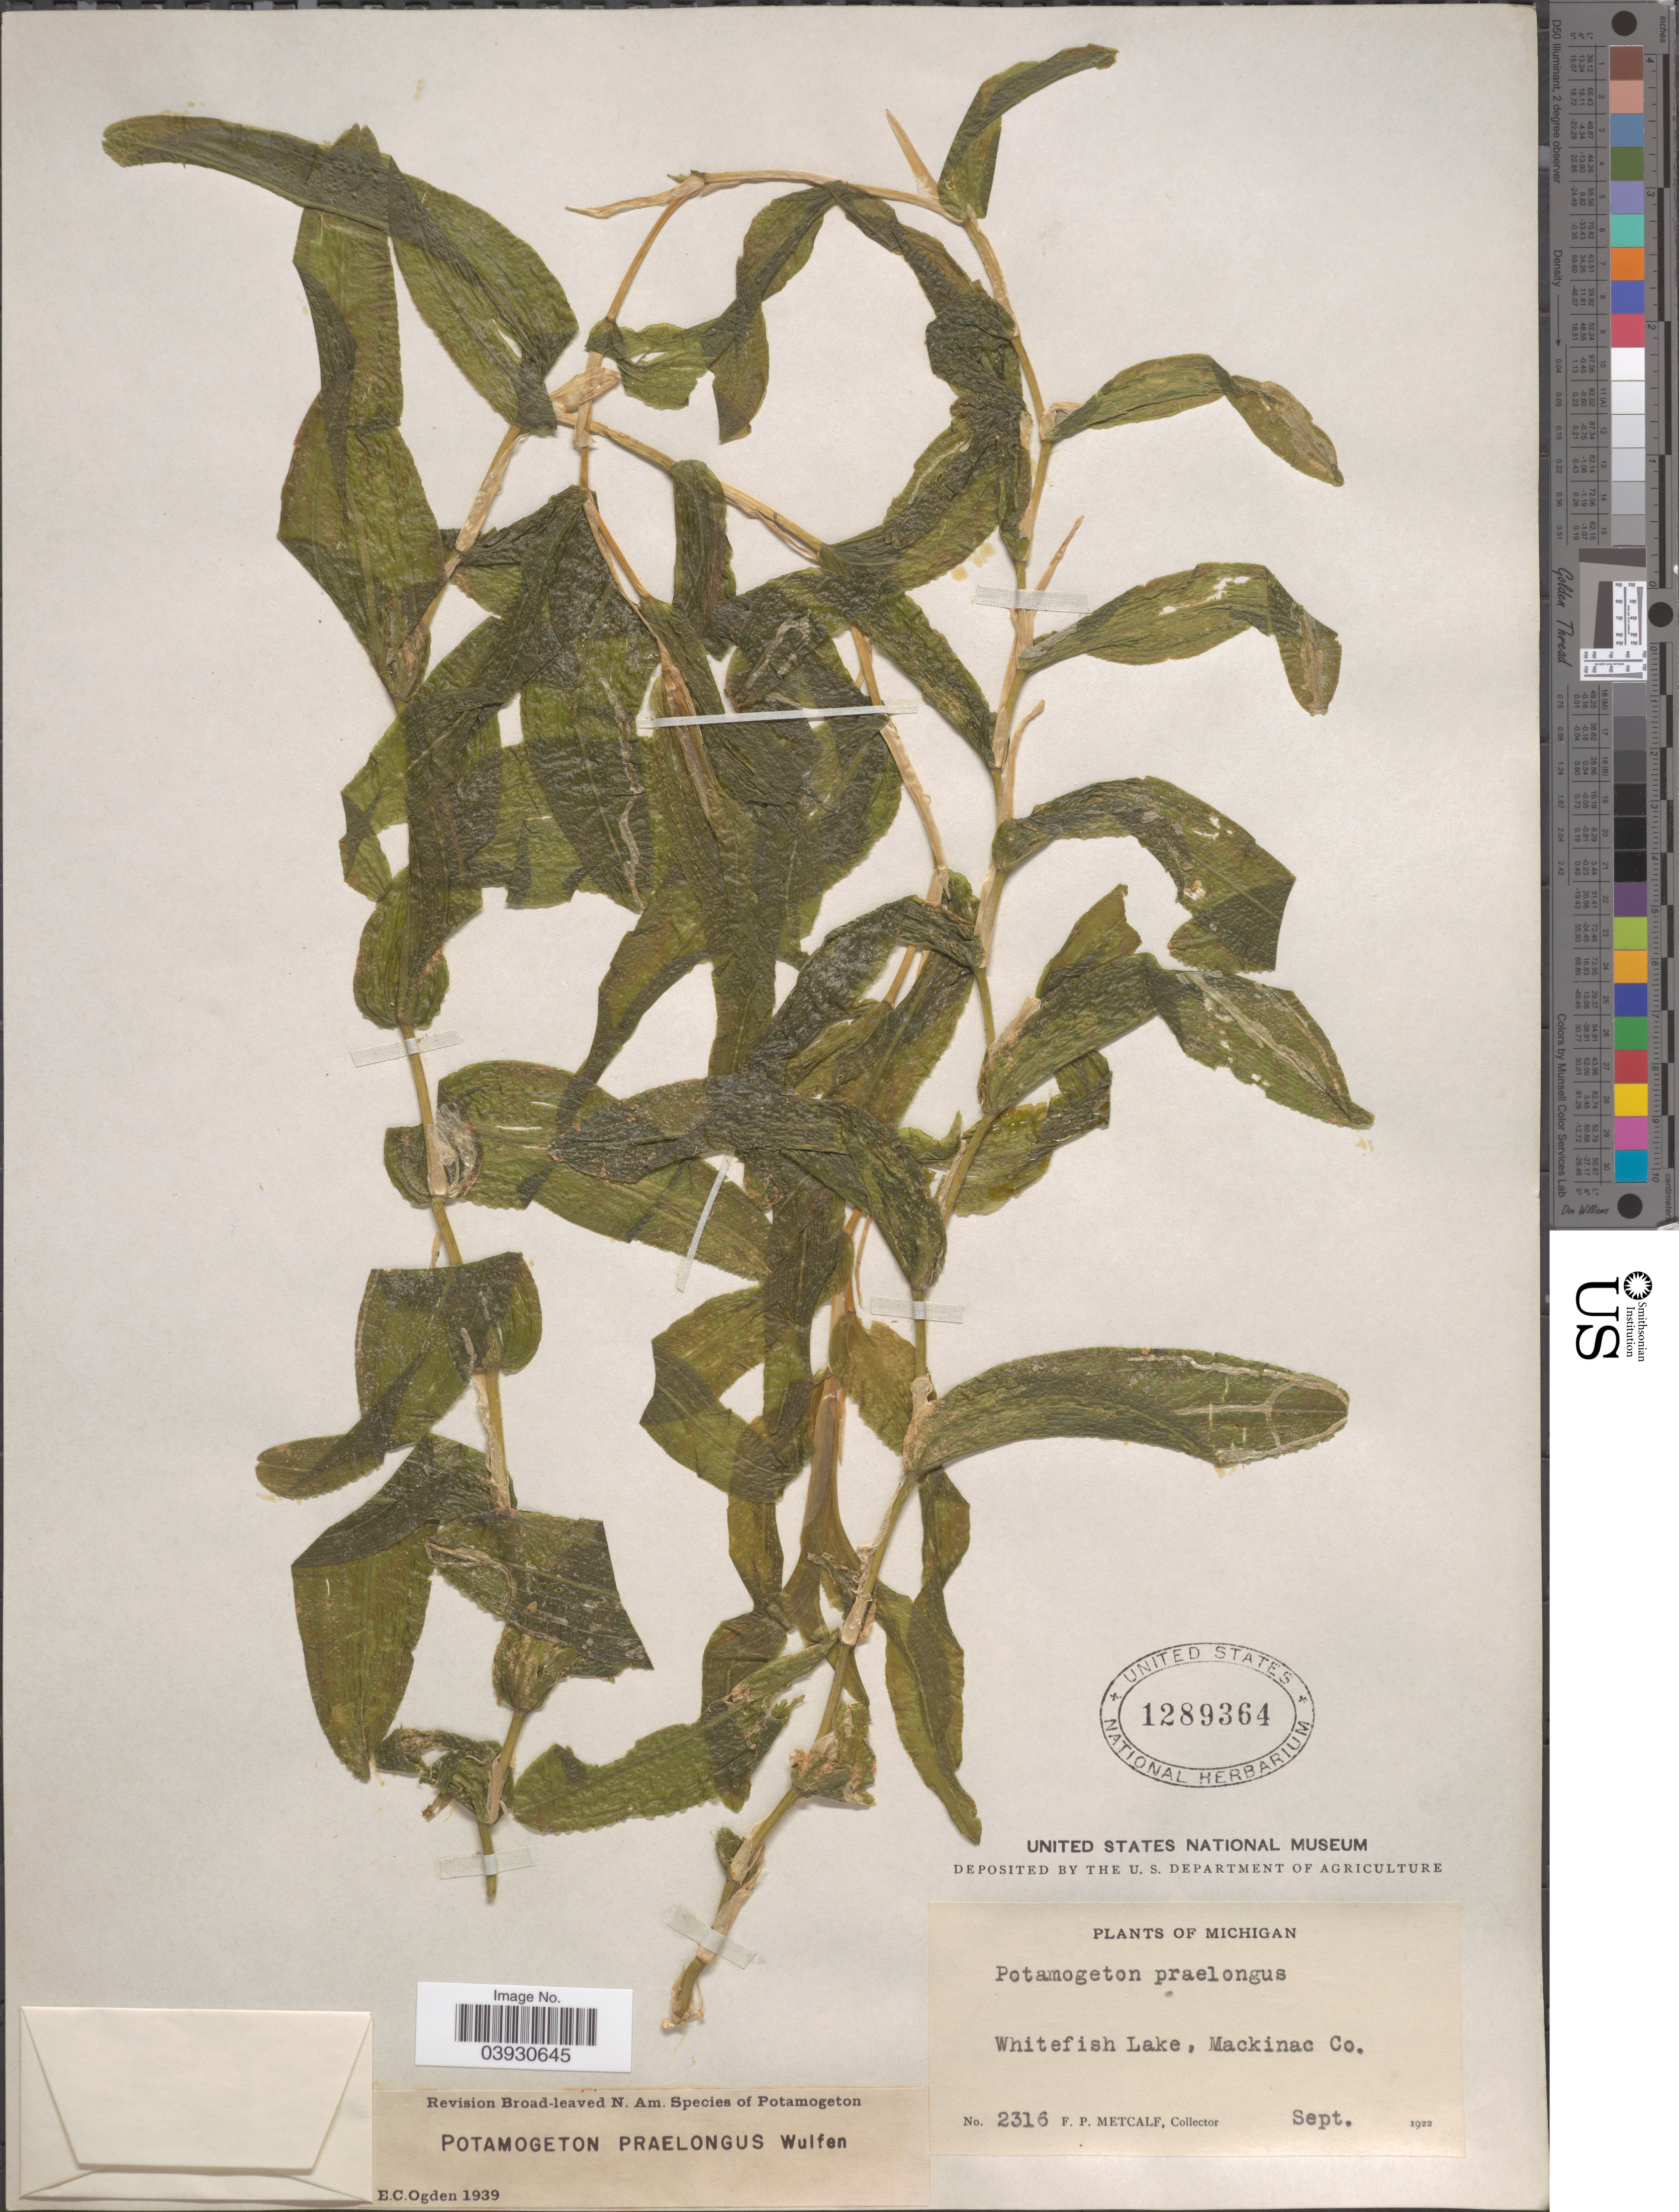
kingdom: Plantae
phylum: Tracheophyta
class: Liliopsida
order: Alismatales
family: Potamogetonaceae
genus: Potamogeton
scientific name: Potamogeton praelongus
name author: Wulfen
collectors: F. Metcalf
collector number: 2316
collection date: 1922-09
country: United States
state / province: Michigan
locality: Whitefish Lake, Mackinac Co.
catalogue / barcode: US 1289364